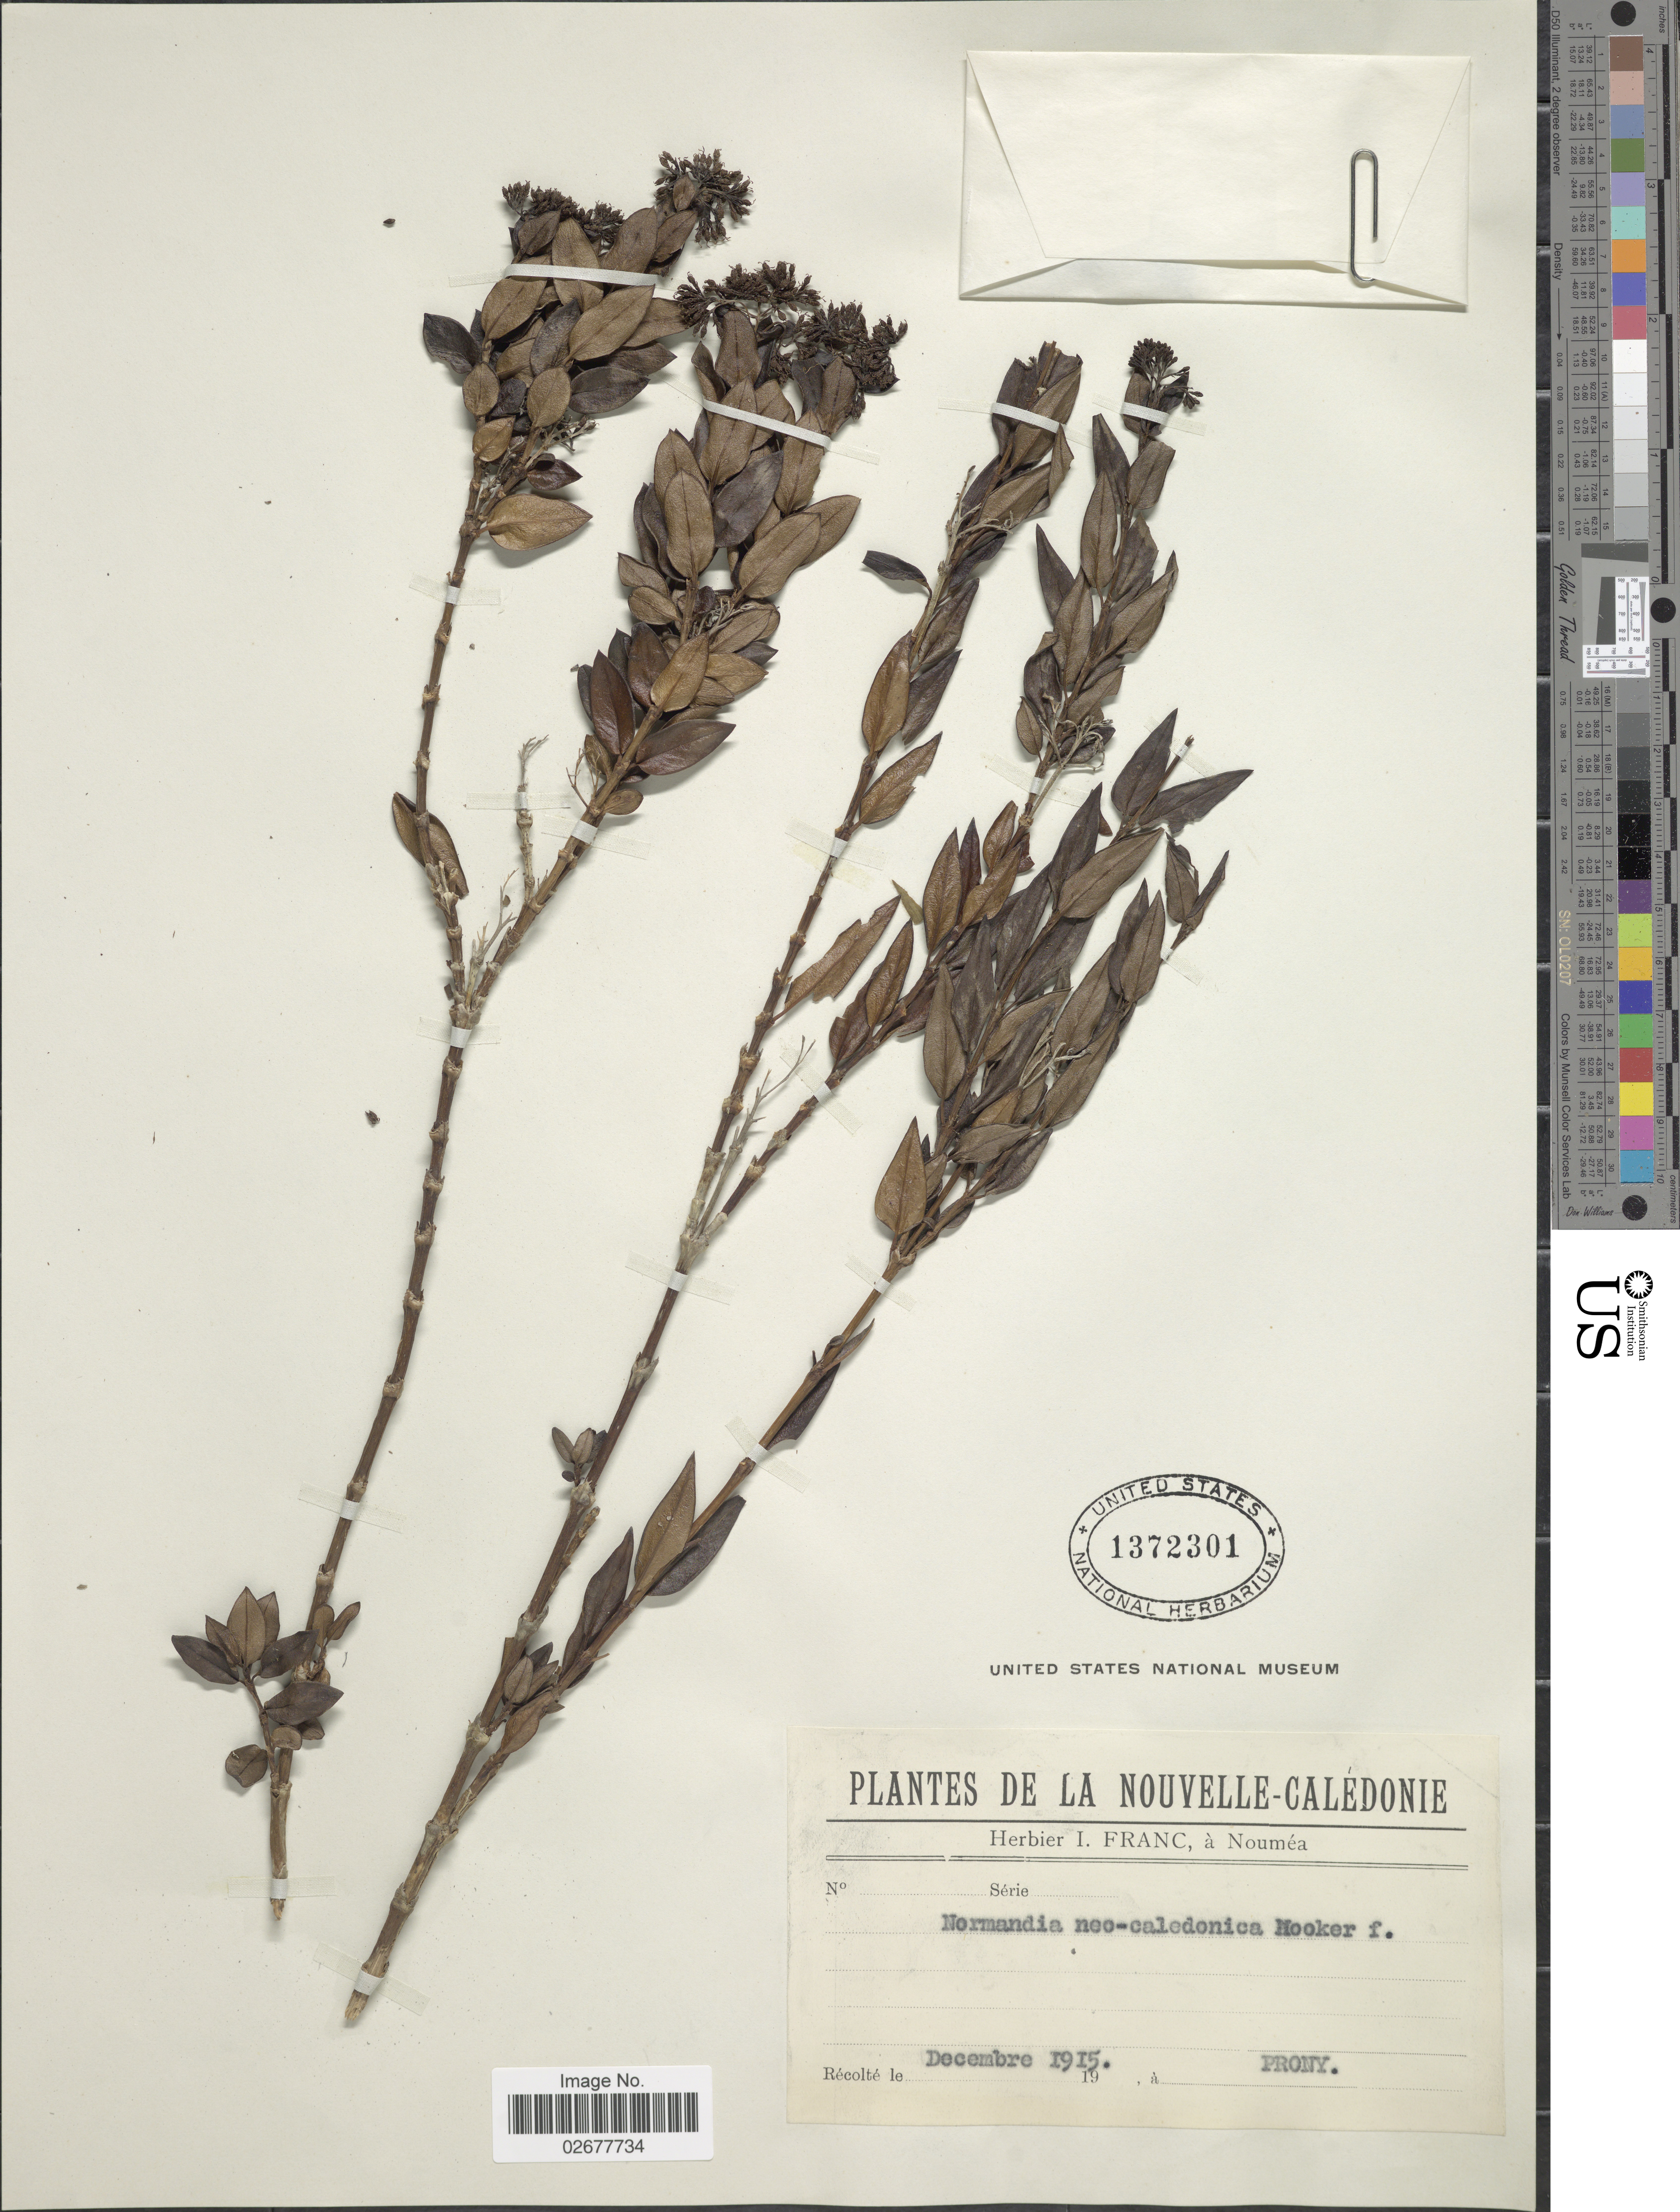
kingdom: Plantae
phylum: Tracheophyta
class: Magnoliopsida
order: Gentianales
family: Rubiaceae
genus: Normandia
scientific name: Normandia neocaledonica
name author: Hook. f.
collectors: -. Prony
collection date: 1915-12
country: New Caledonia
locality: Nouvelle-Caldedonie.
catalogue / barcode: US 1372301